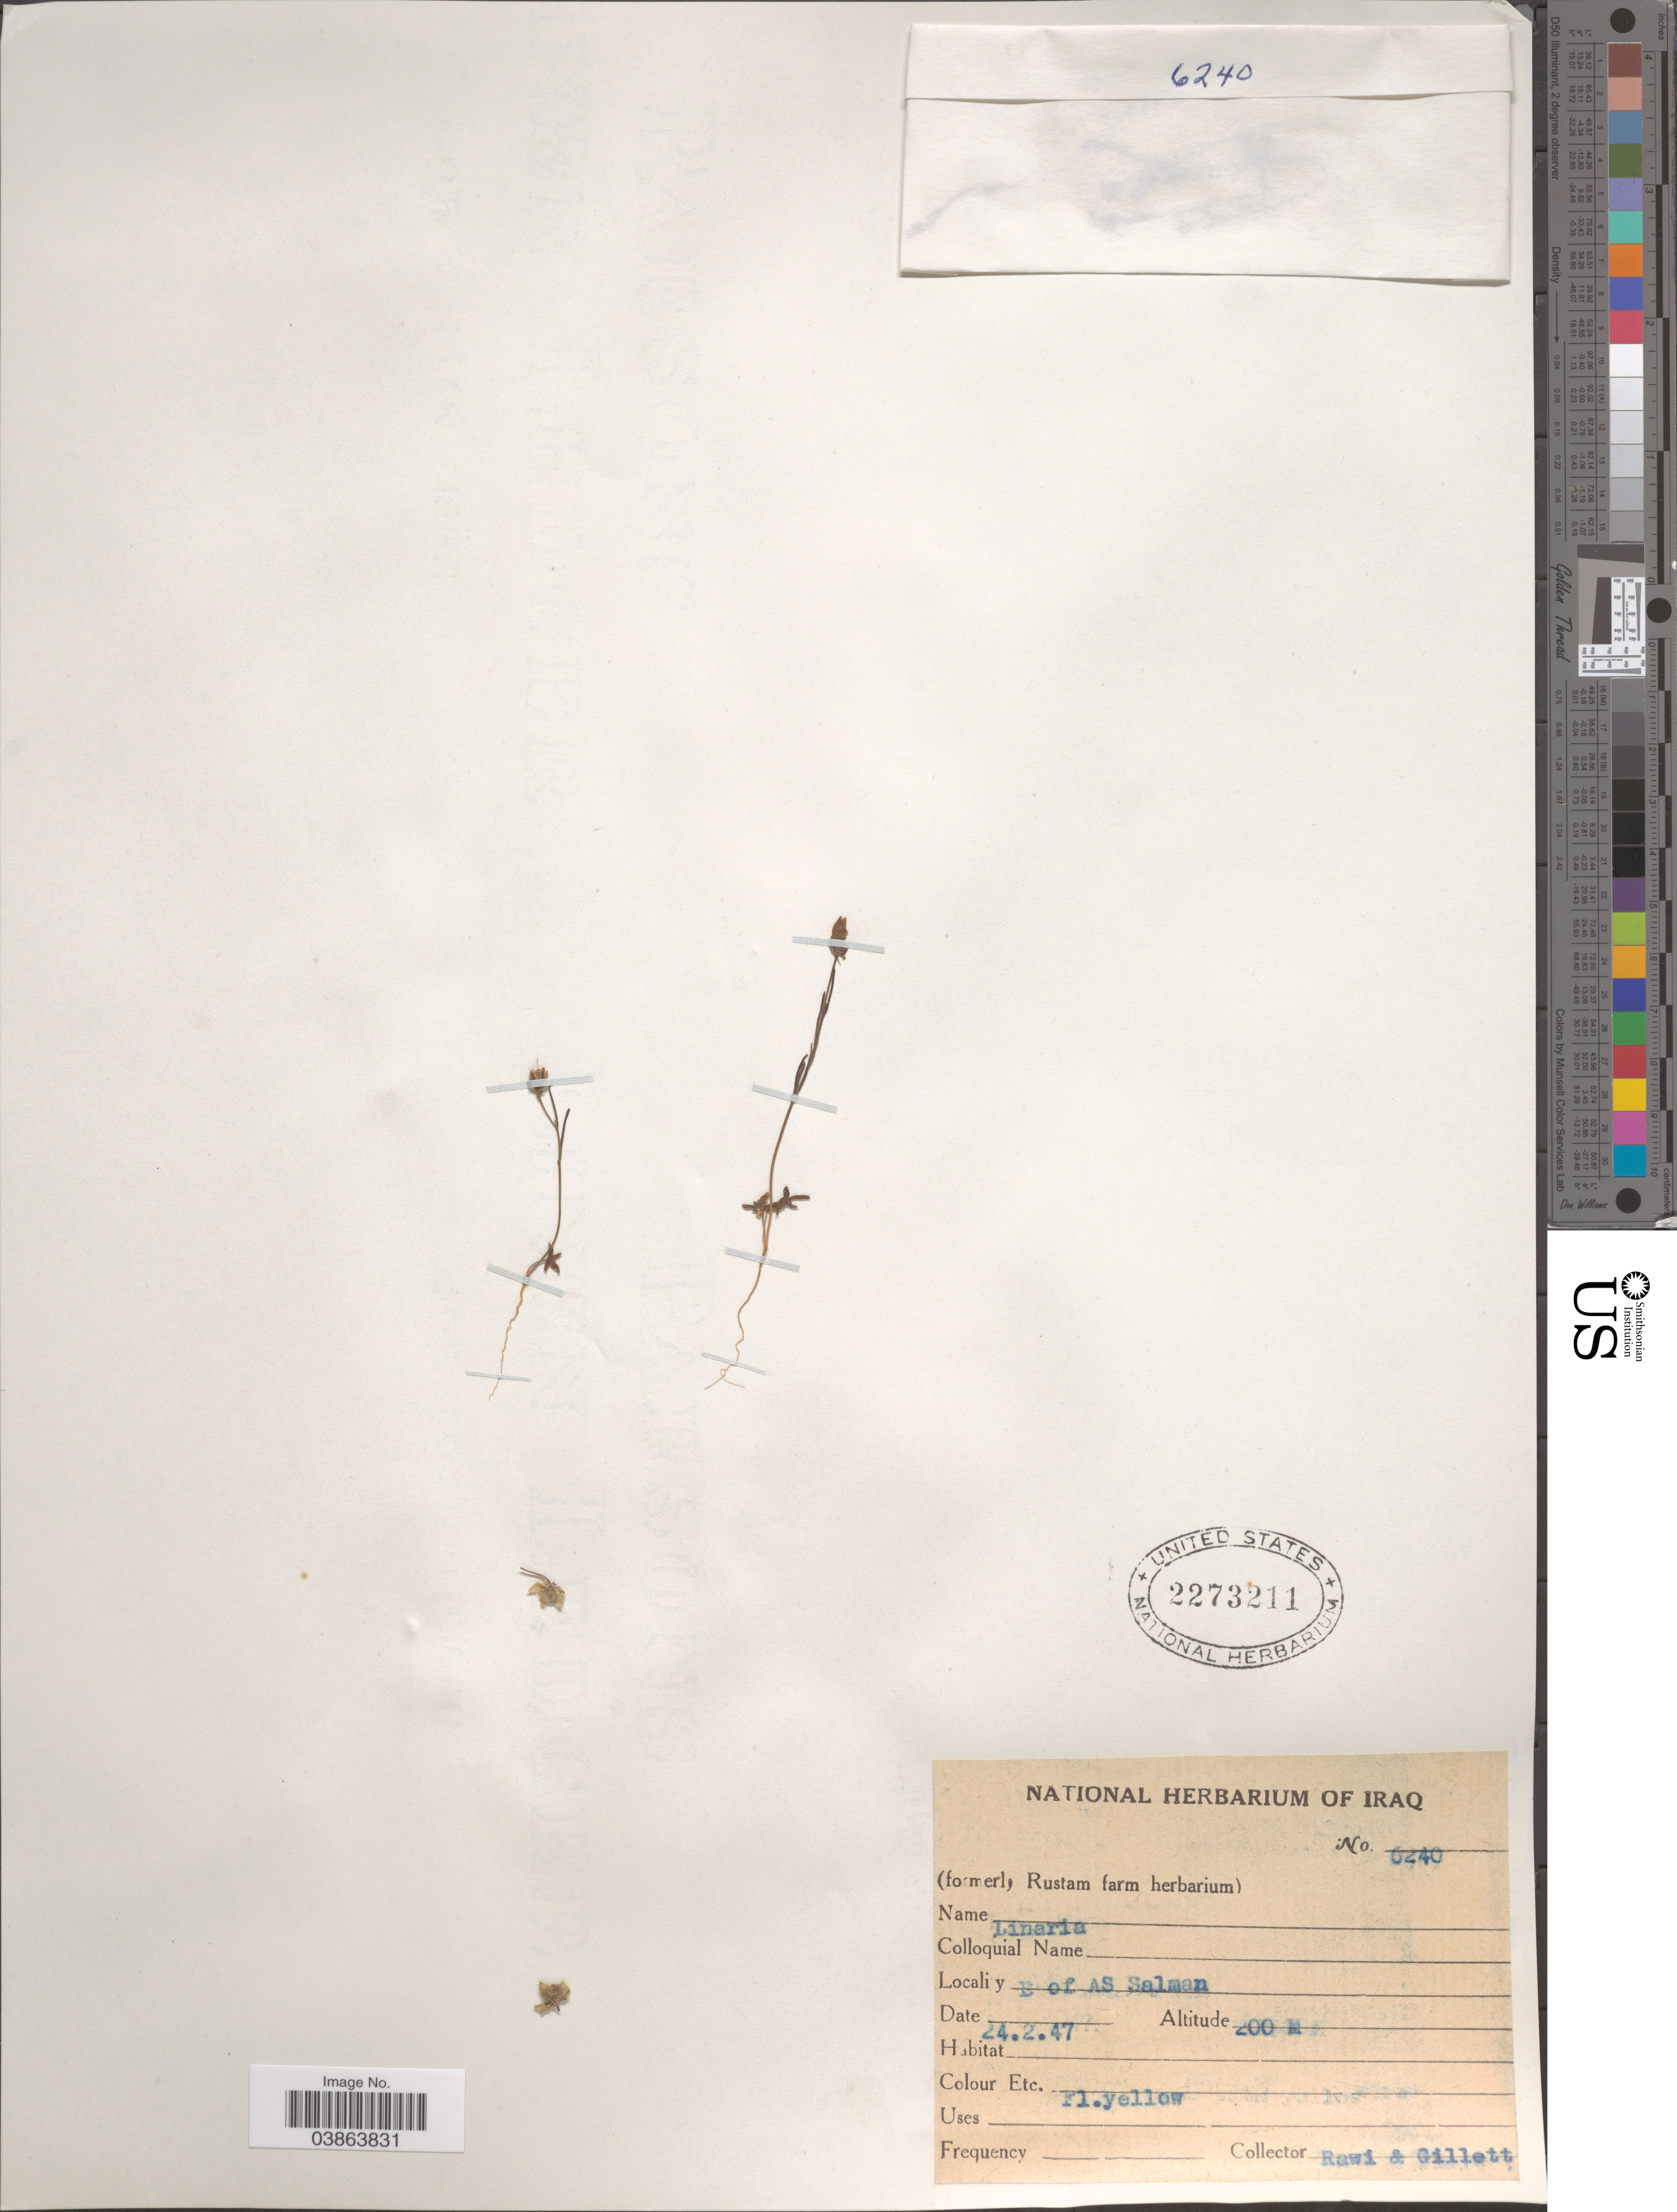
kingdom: Plantae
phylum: Tracheophyta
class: Magnoliopsida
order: Lamiales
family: Plantaginaceae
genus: Linaria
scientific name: Linaria sp.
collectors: -. Rawi & Gillett, --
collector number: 6240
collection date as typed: Transcribed d/m/y: 24/2/47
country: Iraq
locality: E. of AS Salman.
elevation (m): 200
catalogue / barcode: US 2273211